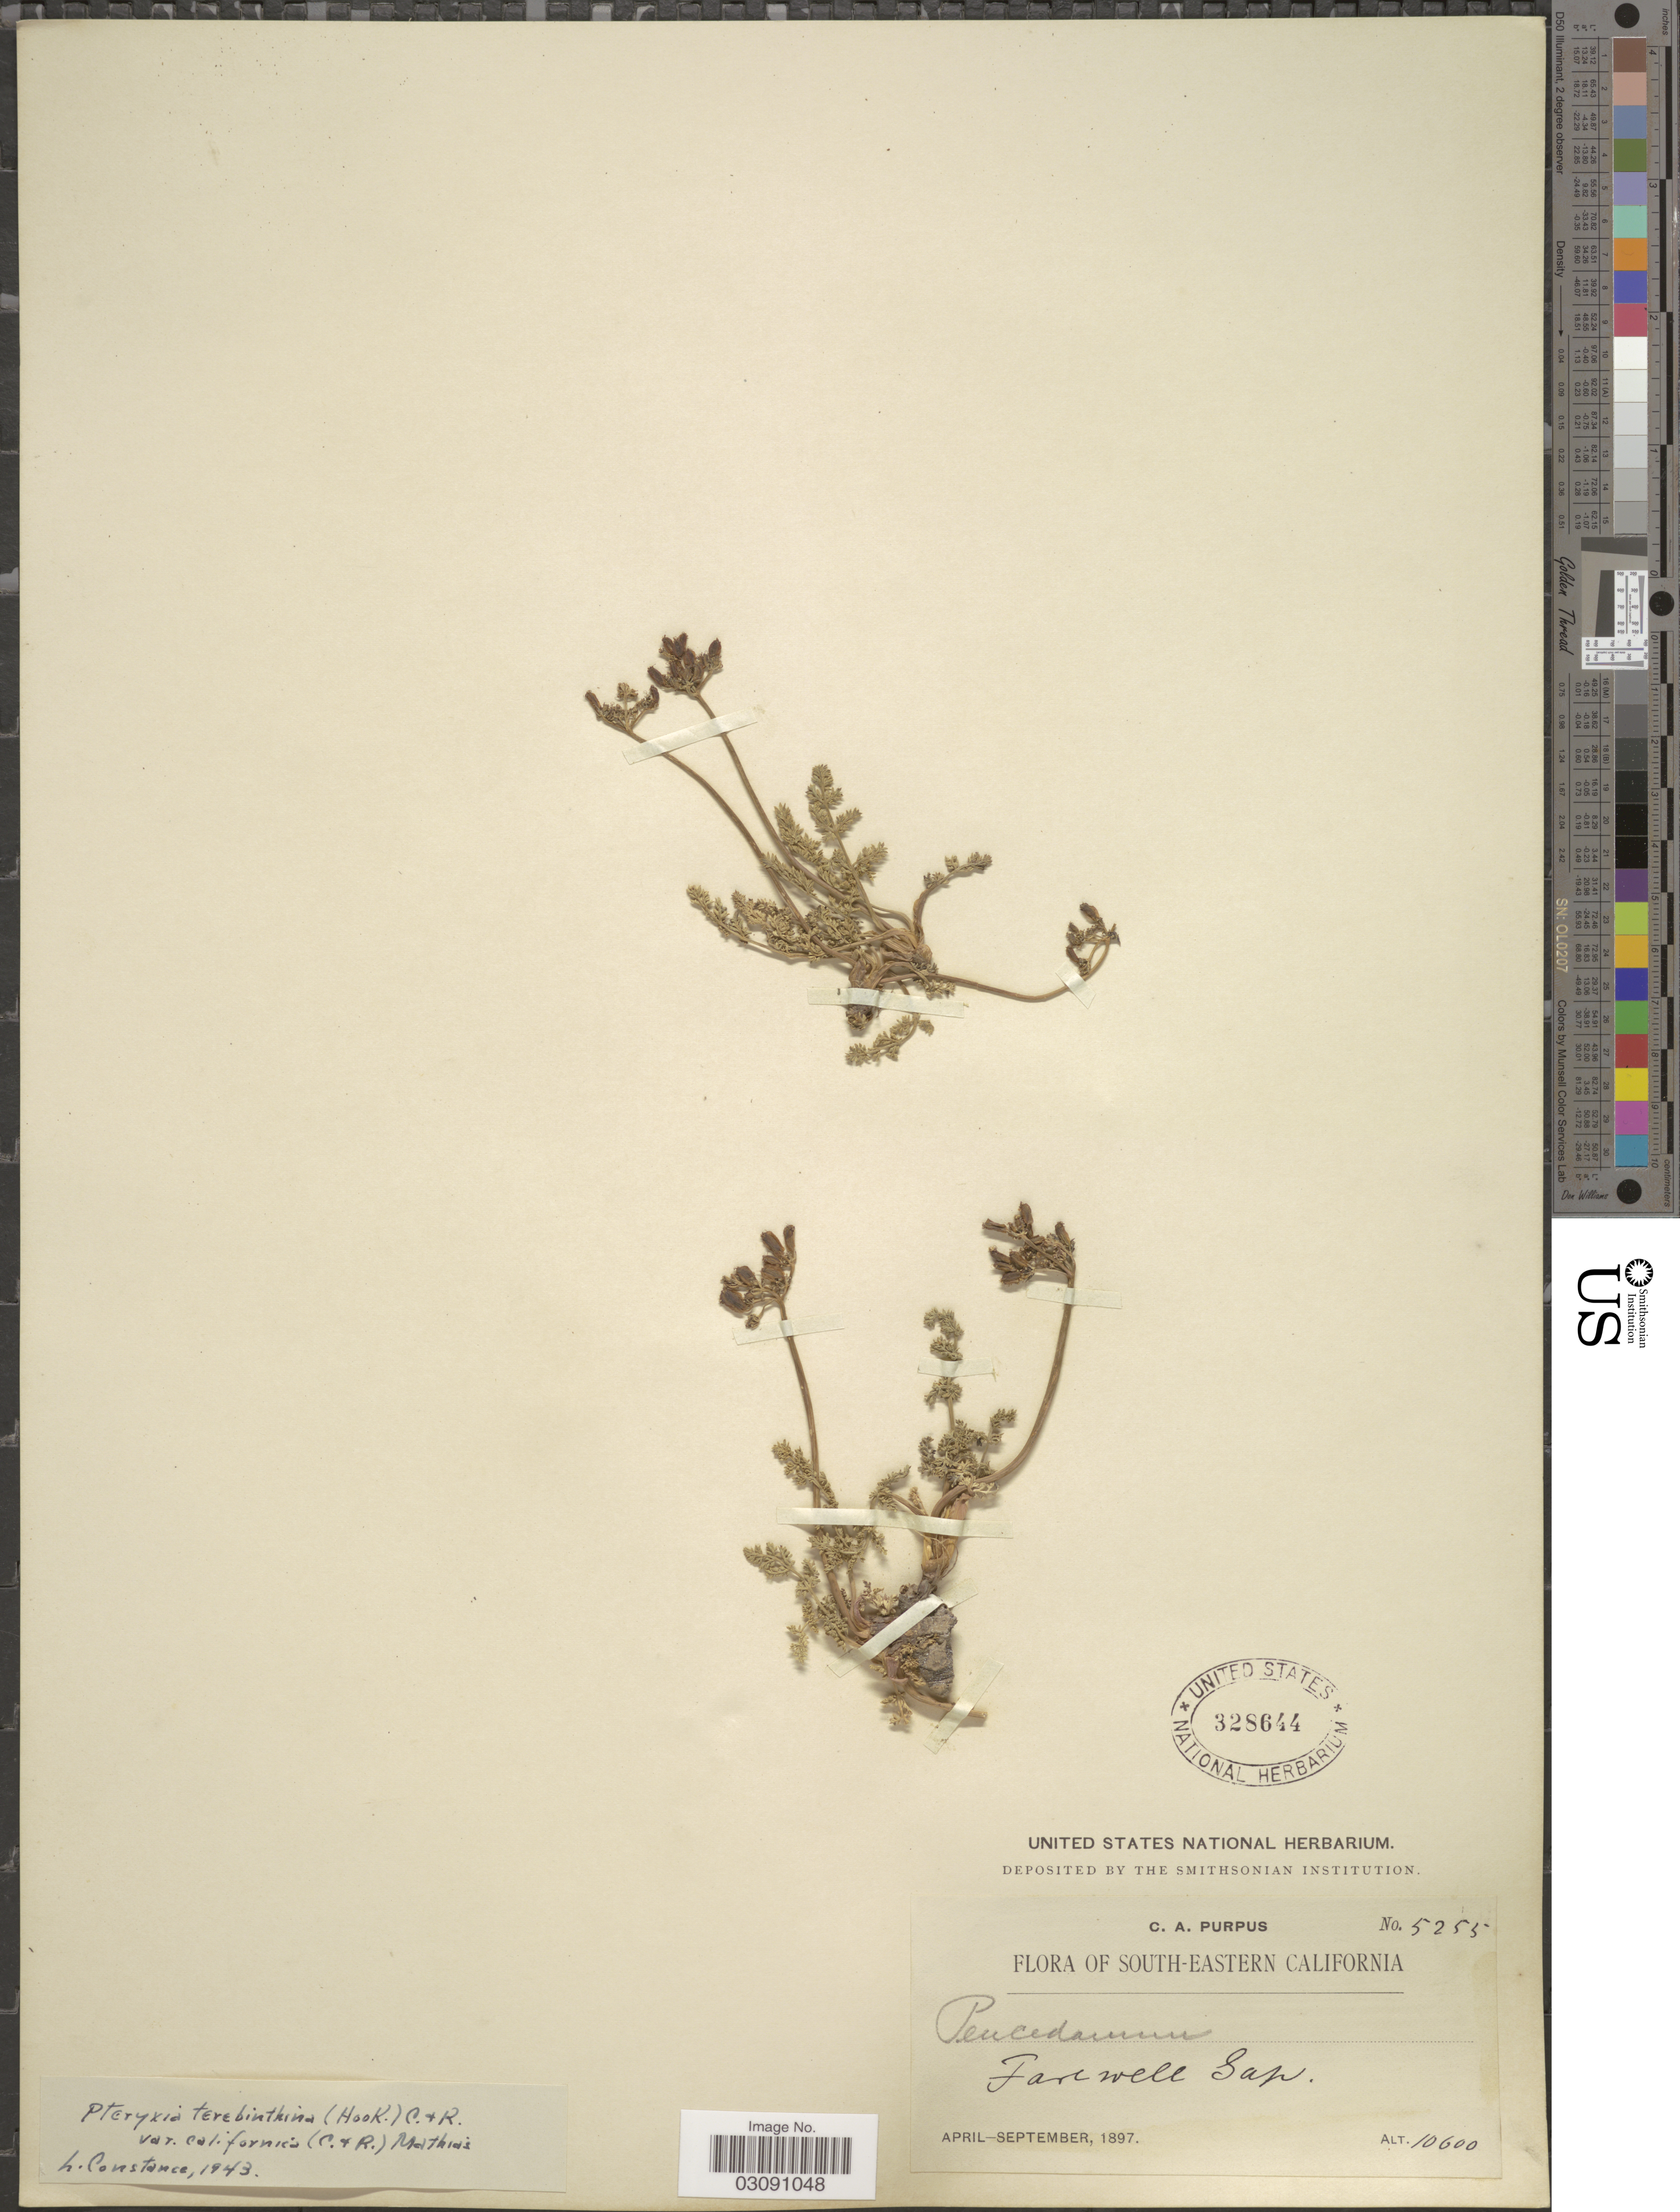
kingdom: Plantae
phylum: Tracheophyta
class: Magnoliopsida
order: Apiales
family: Apiaceae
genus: Pteryxia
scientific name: Pteryxia terebinthina var. californica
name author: (J.M. Coult. & Rose) Mathias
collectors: C. A. Purpus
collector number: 5255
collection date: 1897-04/1897-09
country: United States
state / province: California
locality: South-Eastern California, Farewell Gap.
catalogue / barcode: US 328644